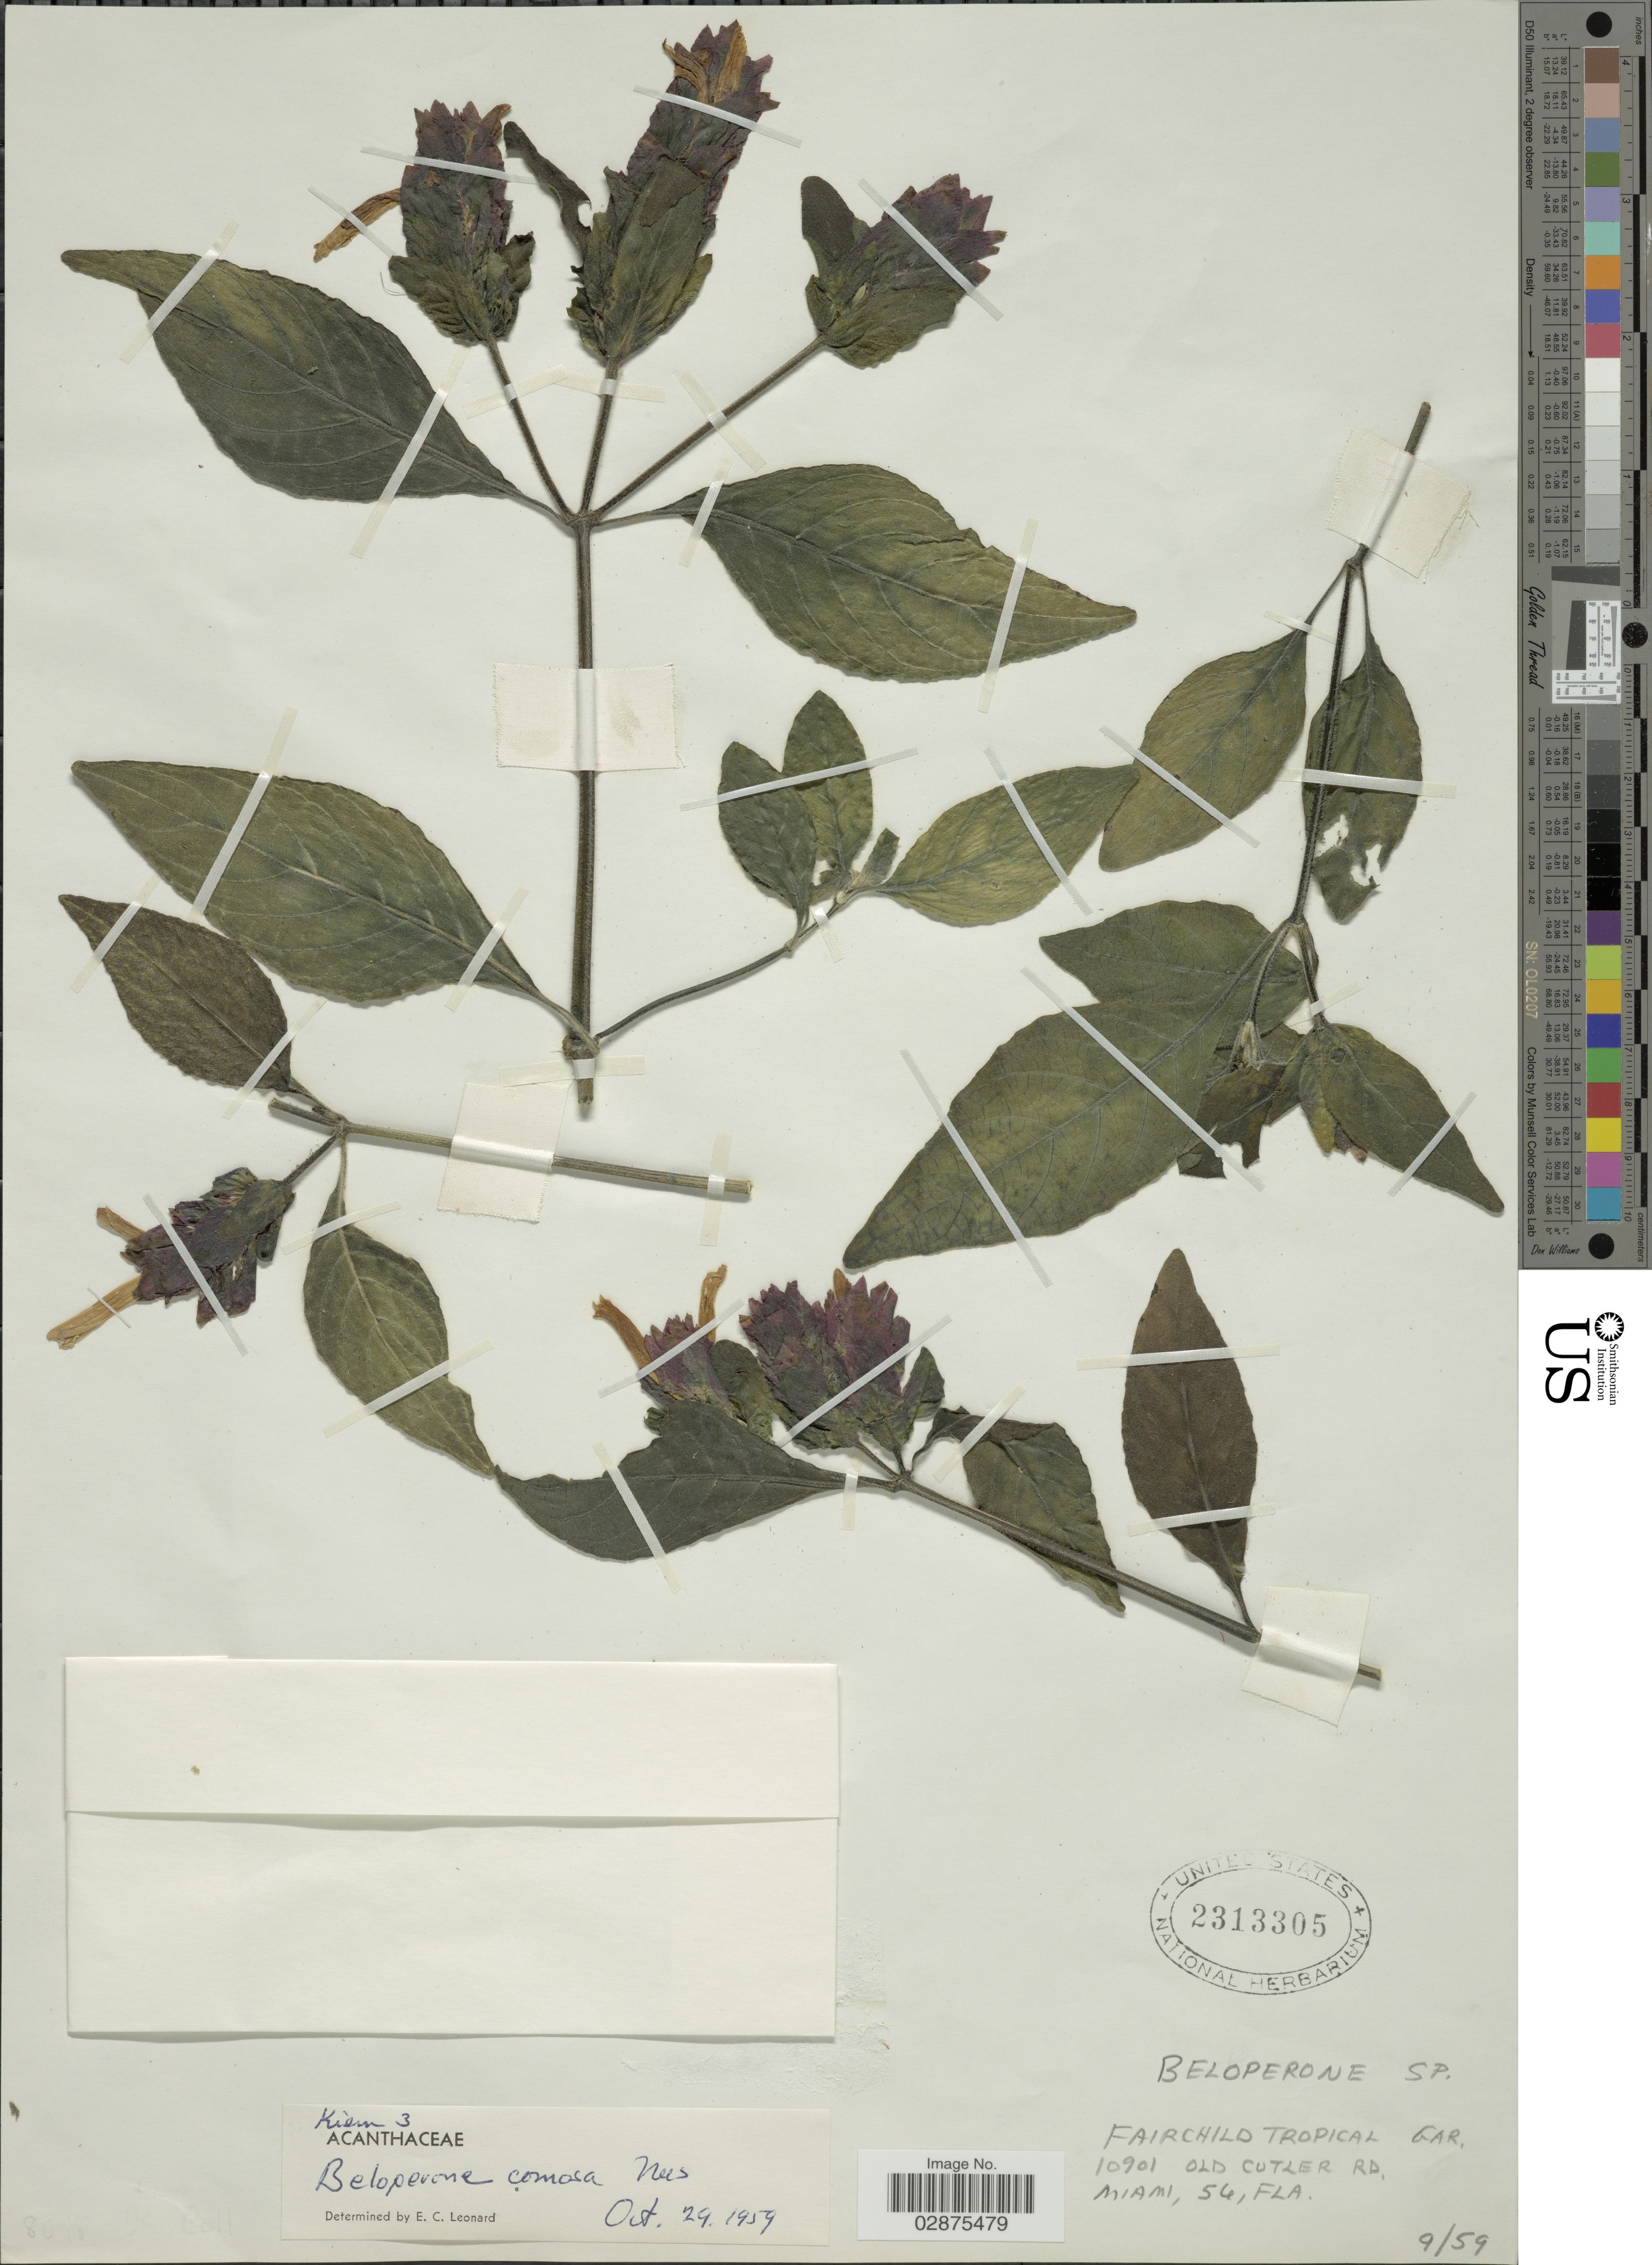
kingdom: Plantae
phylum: Tracheophyta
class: Magnoliopsida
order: Lamiales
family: Acanthaceae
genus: Justicia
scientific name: Justicia fulvicoma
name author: Schltdl. & Cham.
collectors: Fairchild Tropical Garden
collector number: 10901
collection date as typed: Transcribed d/m/y: /9/59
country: United States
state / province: Florida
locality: Old Cutler Rd. Miami, 56.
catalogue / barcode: US 2313305